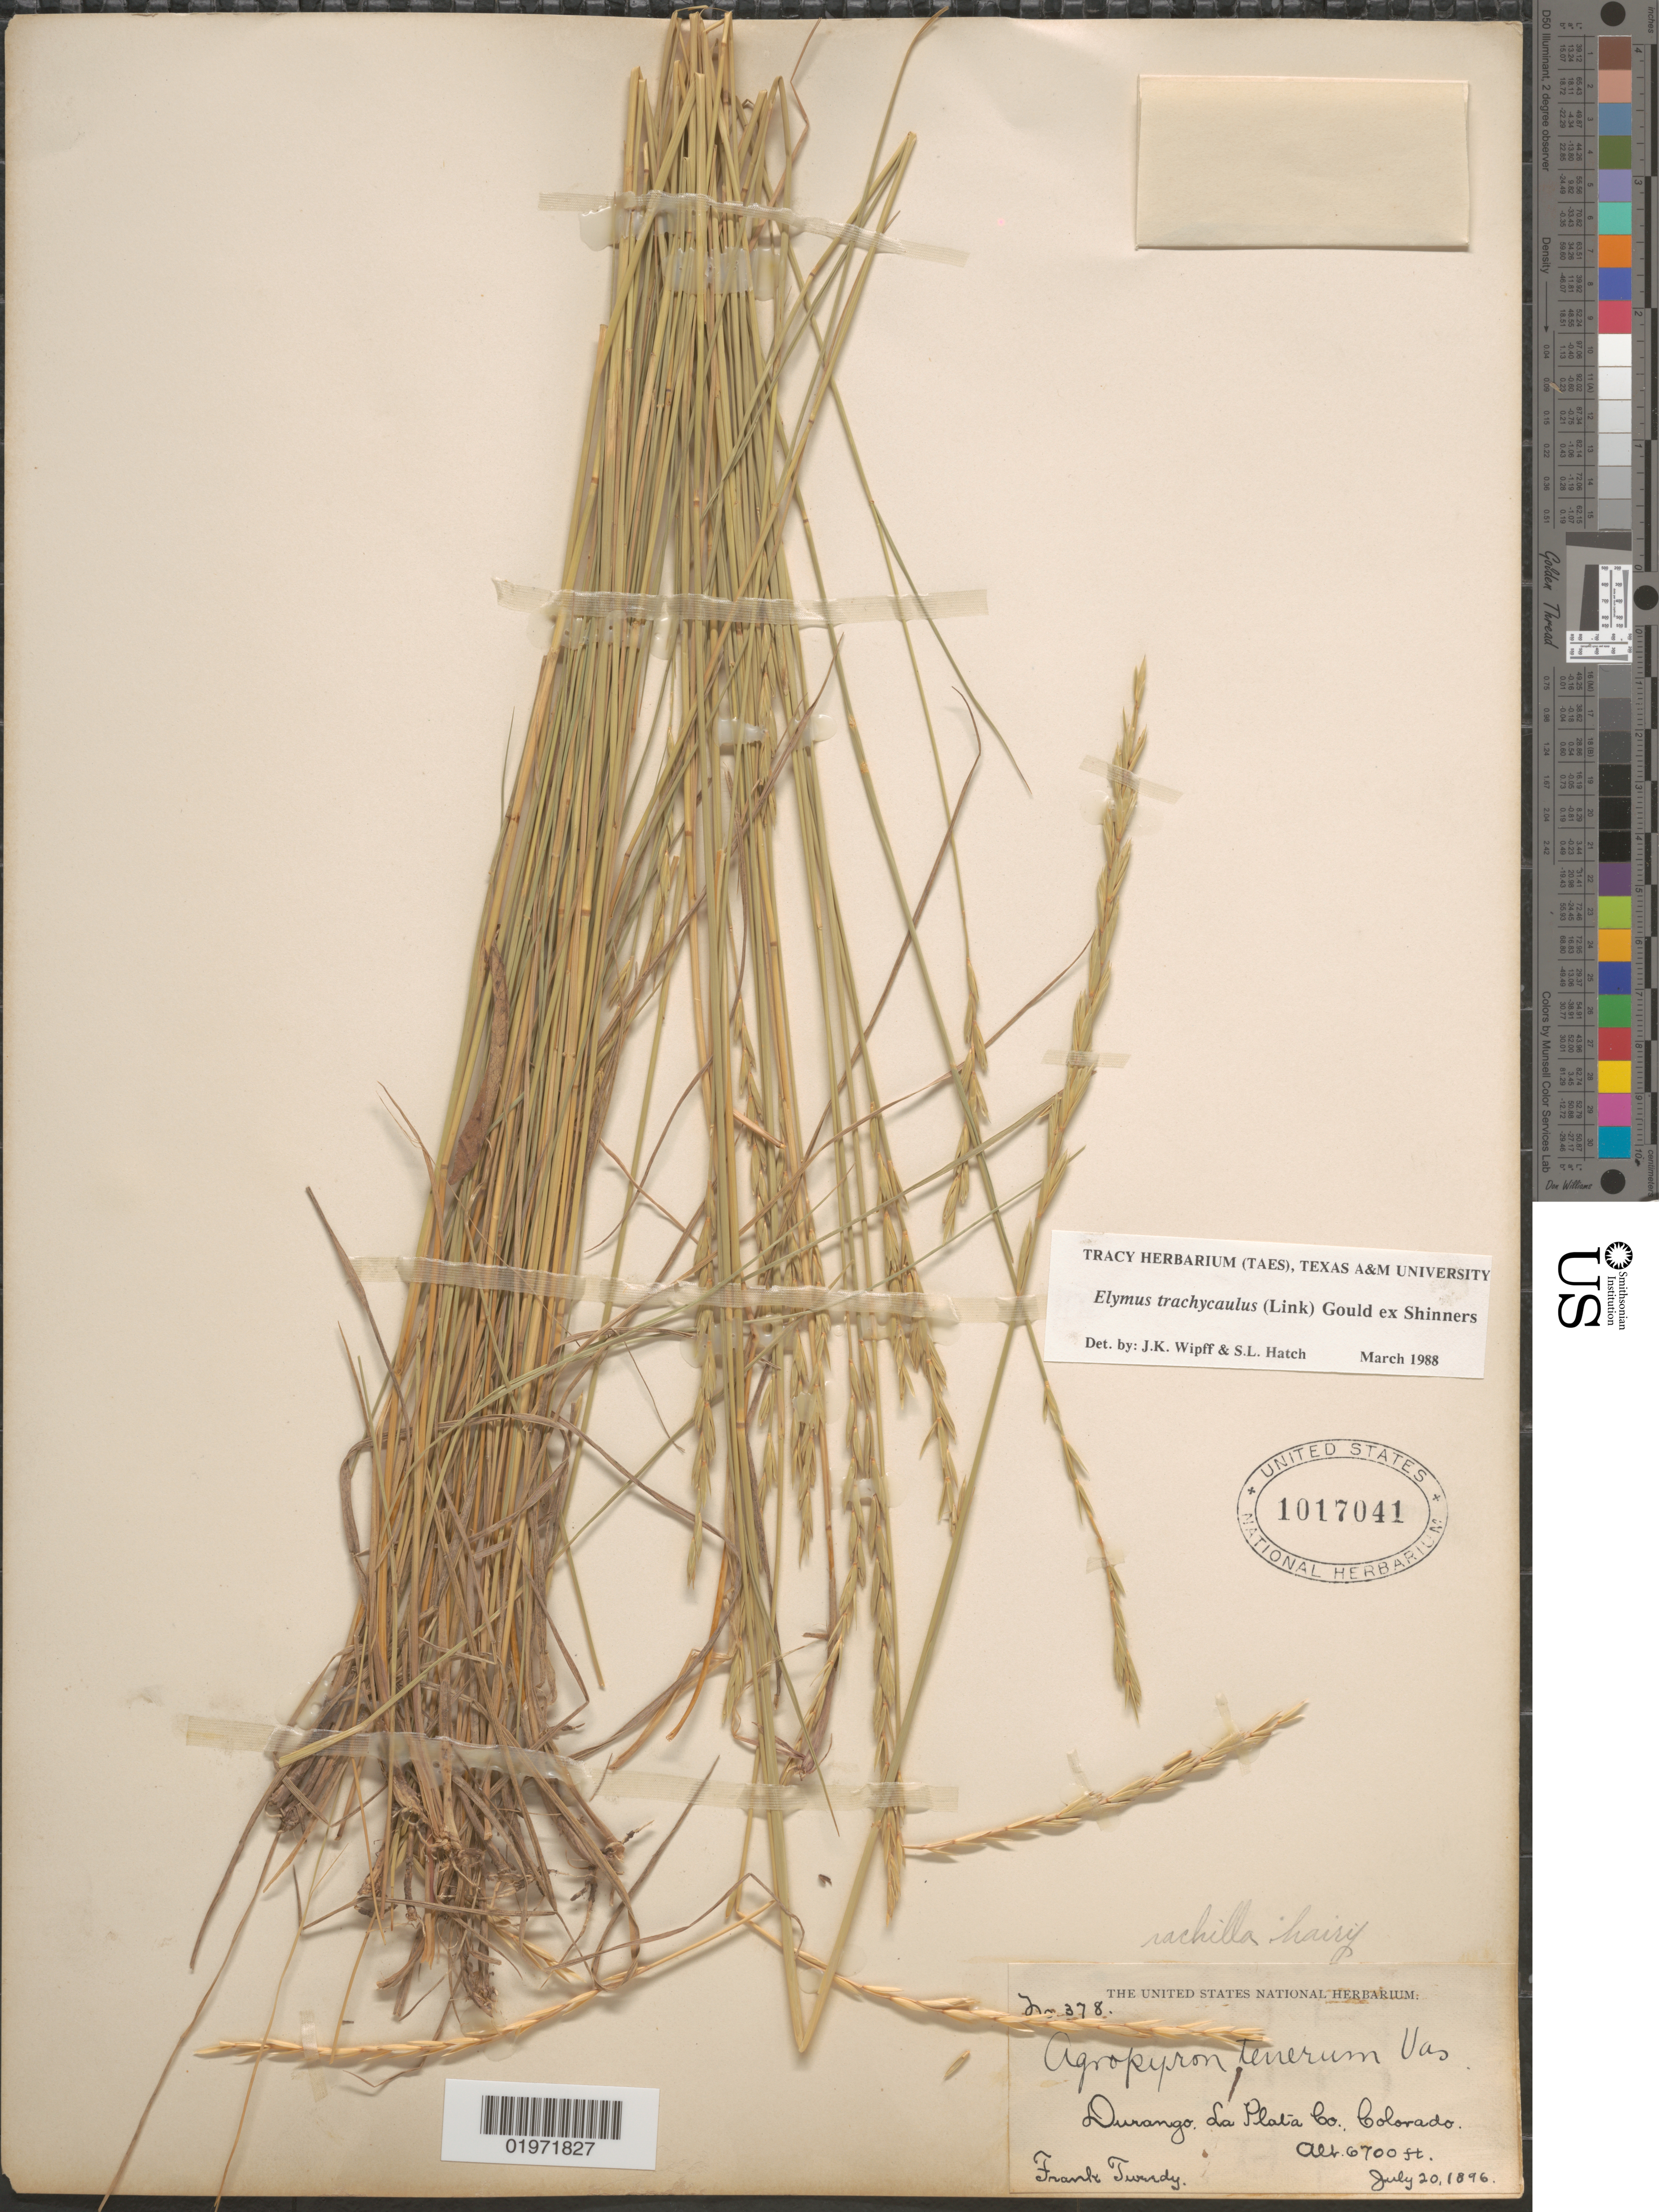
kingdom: Plantae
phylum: Tracheophyta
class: Liliopsida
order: Poales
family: Poaceae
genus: Elymus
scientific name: Elymus trachycaulus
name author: (Link) Gould ex Shinners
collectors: F. Tweedy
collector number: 378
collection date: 1896-07-20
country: United States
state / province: Colorado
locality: Durango. La Plata Co.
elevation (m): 2042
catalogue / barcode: US 1017041